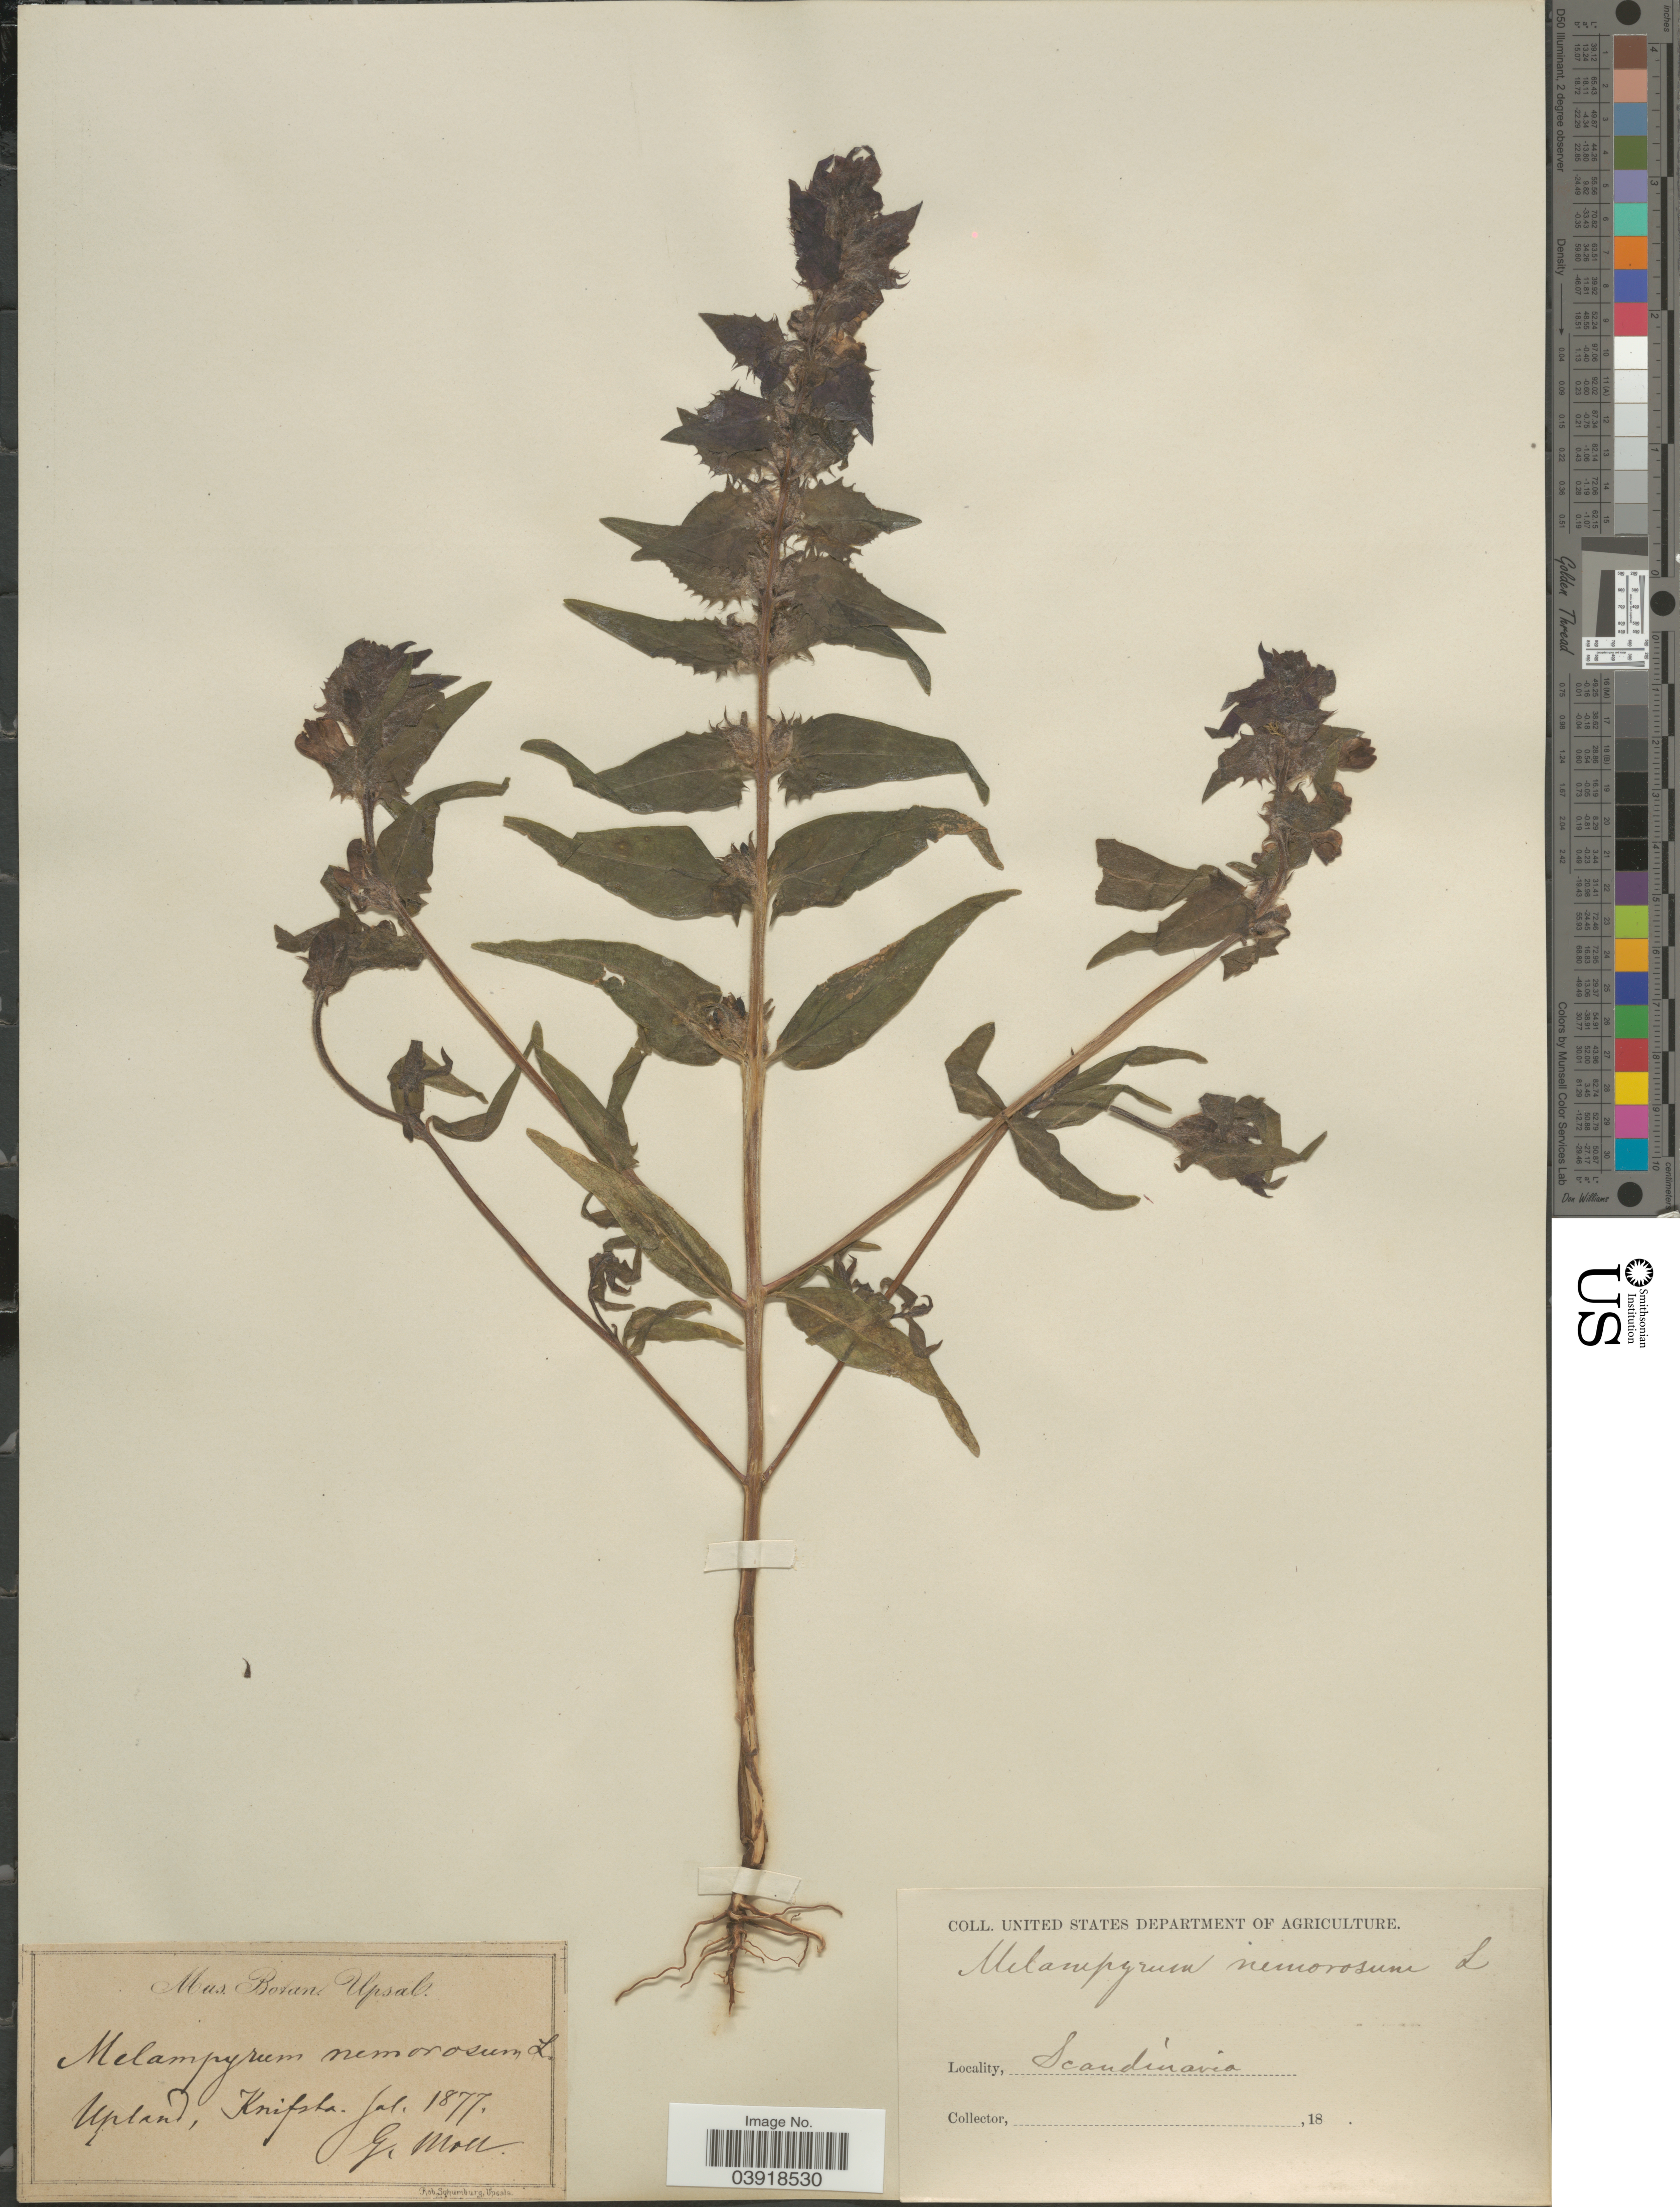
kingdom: Plantae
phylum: Tracheophyta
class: Magnoliopsida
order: Lamiales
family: Orobanchaceae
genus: Melampyrum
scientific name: Melampyrum nemorosum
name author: Baumg.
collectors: G. Moll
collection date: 1877-07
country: Sweden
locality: Upland. Knifsta. Scandinavia.